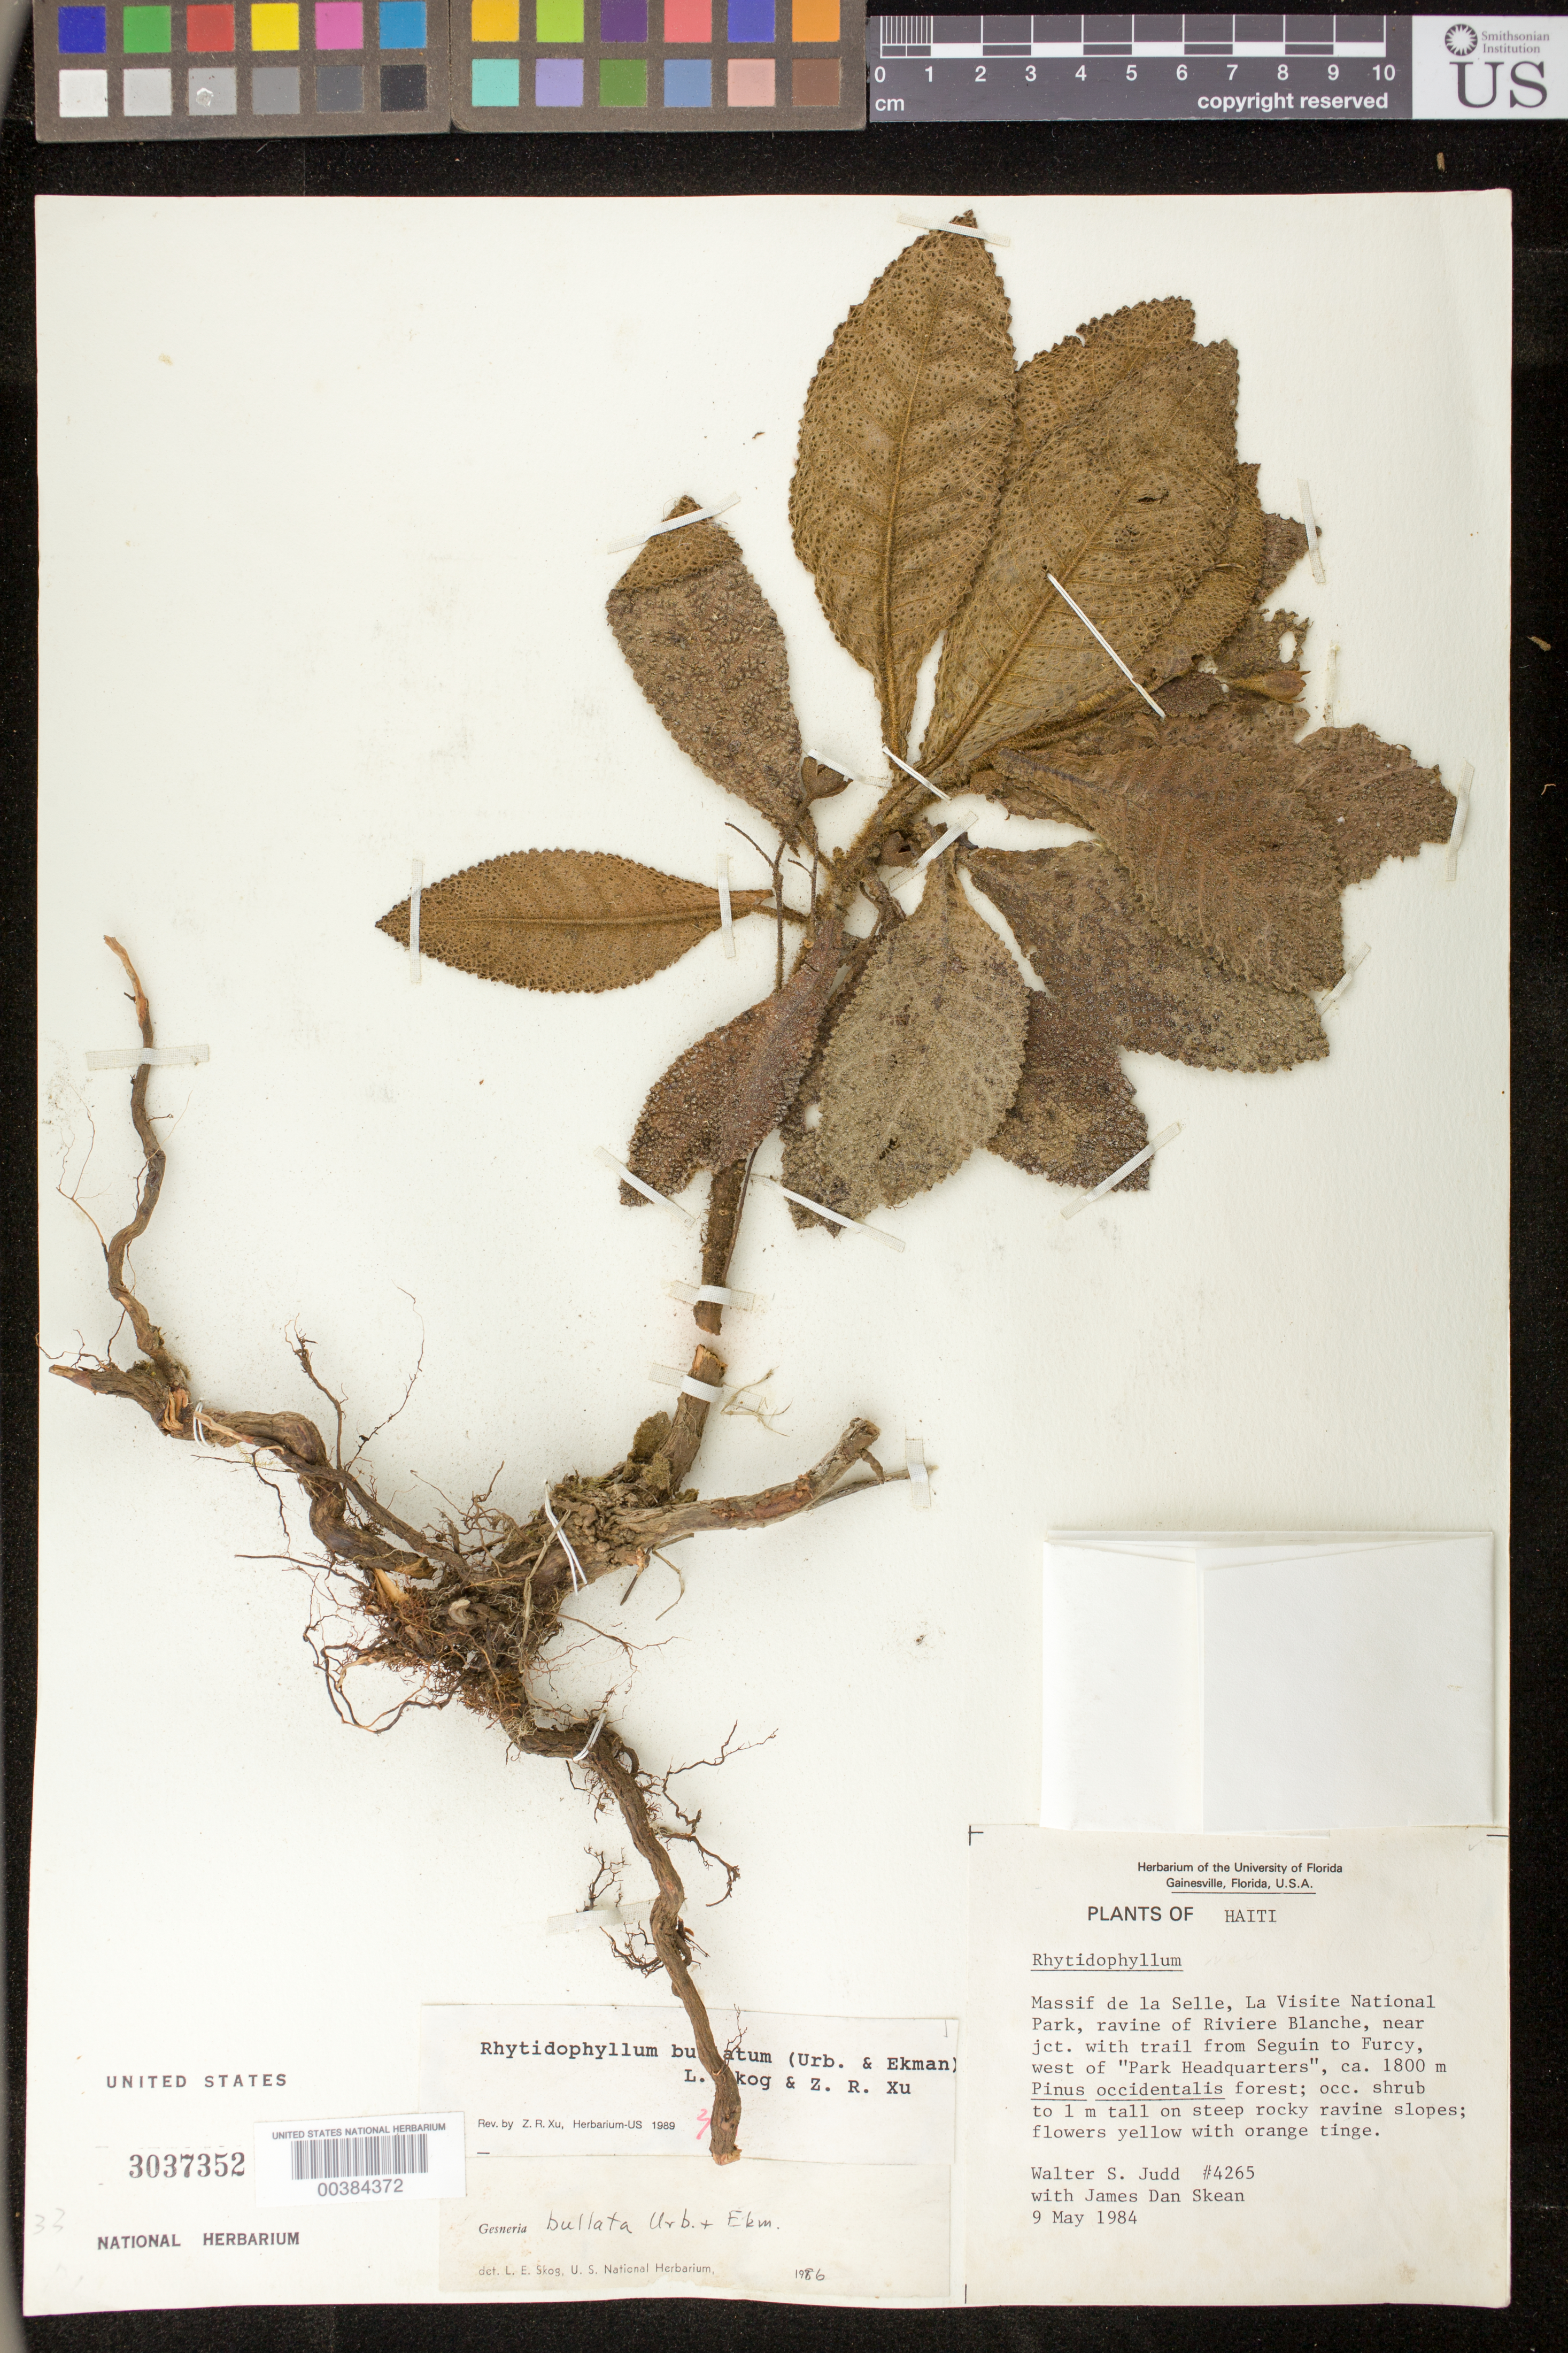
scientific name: unpublished name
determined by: Skog, Laurence E.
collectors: W. S. Judd & J. Skean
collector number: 4265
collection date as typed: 09 May 1984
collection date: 1984-05-09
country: Haiti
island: Hispaniola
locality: Massif de la Selle, La Visite National Park, ravine of Rivière Blanche, near jct. with trail from Seguin to Furcy, W of "Park Headquarters"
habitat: Pinus occidentalis forest; on steep rocky ravine slopes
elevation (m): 1800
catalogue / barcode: US 3037352